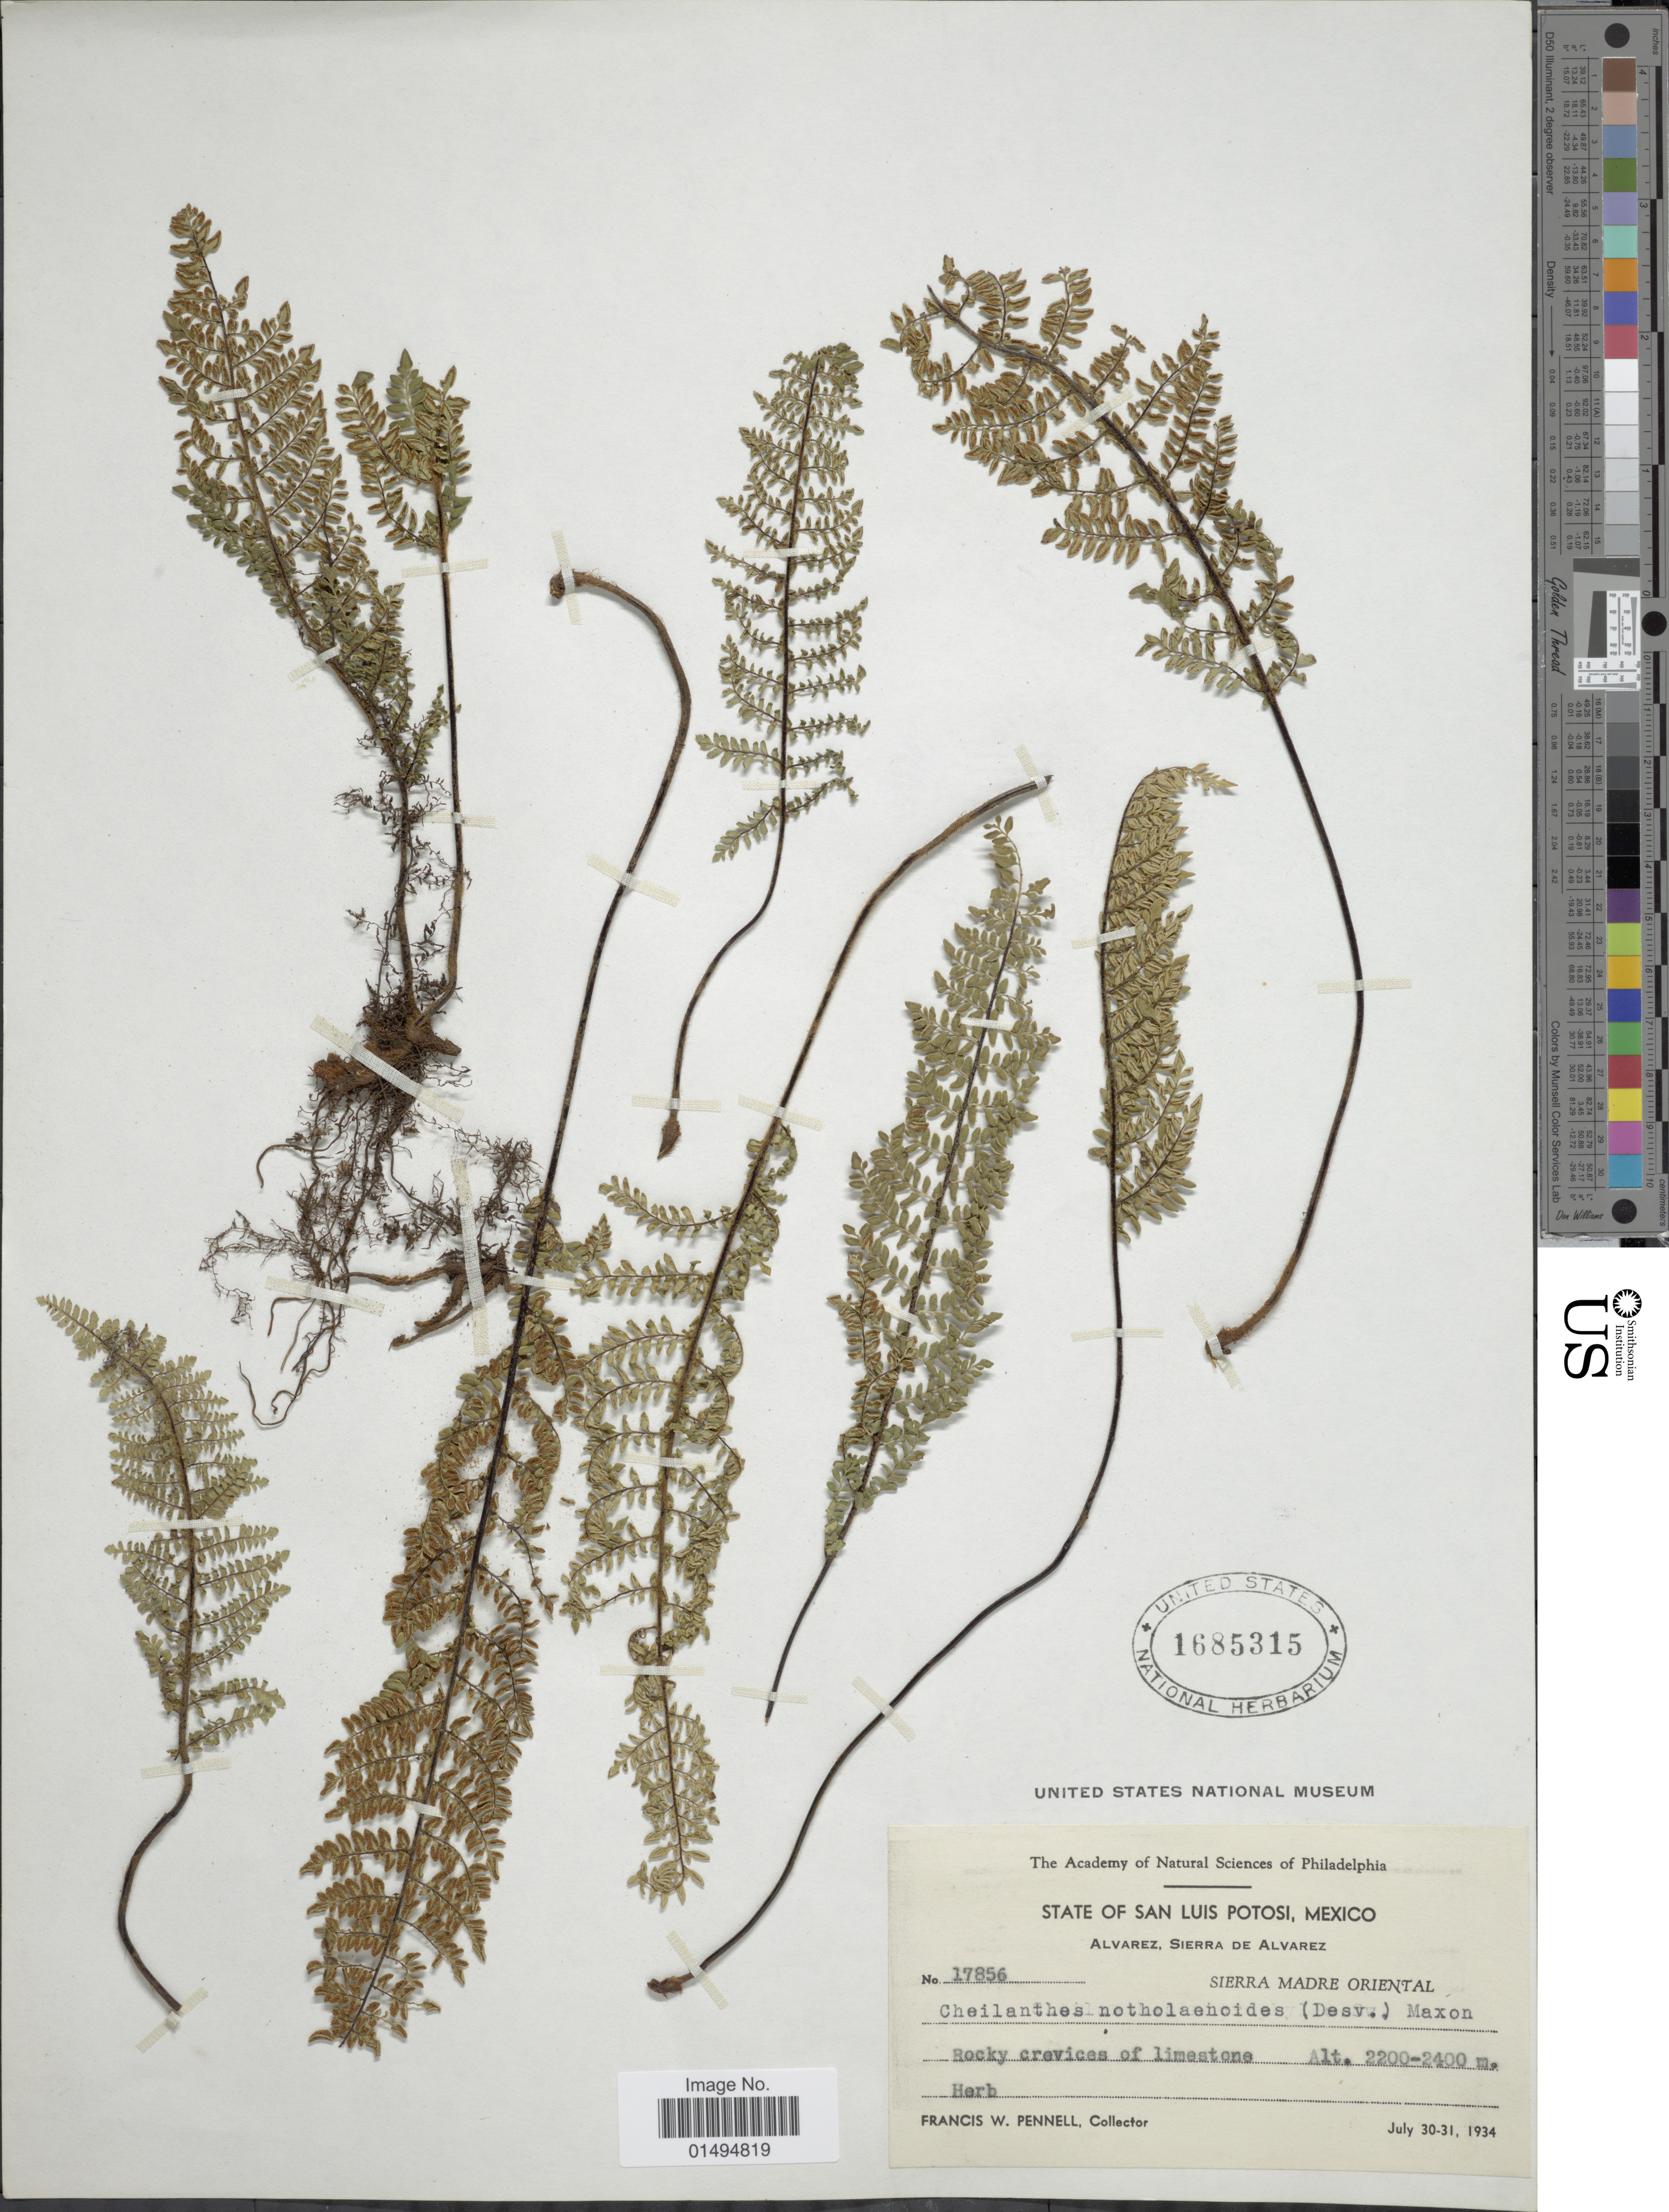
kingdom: Plantae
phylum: Tracheophyta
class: Polypodiopsida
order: Polypodiales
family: Pteridaceae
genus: Myriopteris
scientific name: Myriopteris notholaenoides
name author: (Desv.) Grusz & Windham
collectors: F. W. Pennell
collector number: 17856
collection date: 1934-07-30/1934-07-31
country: Mexico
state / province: San Luis Potosí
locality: State of San Luis Potosi. Alvarez, Sierra de Alvarez, Sierra Madre Oriental.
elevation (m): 2200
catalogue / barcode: US 1685315